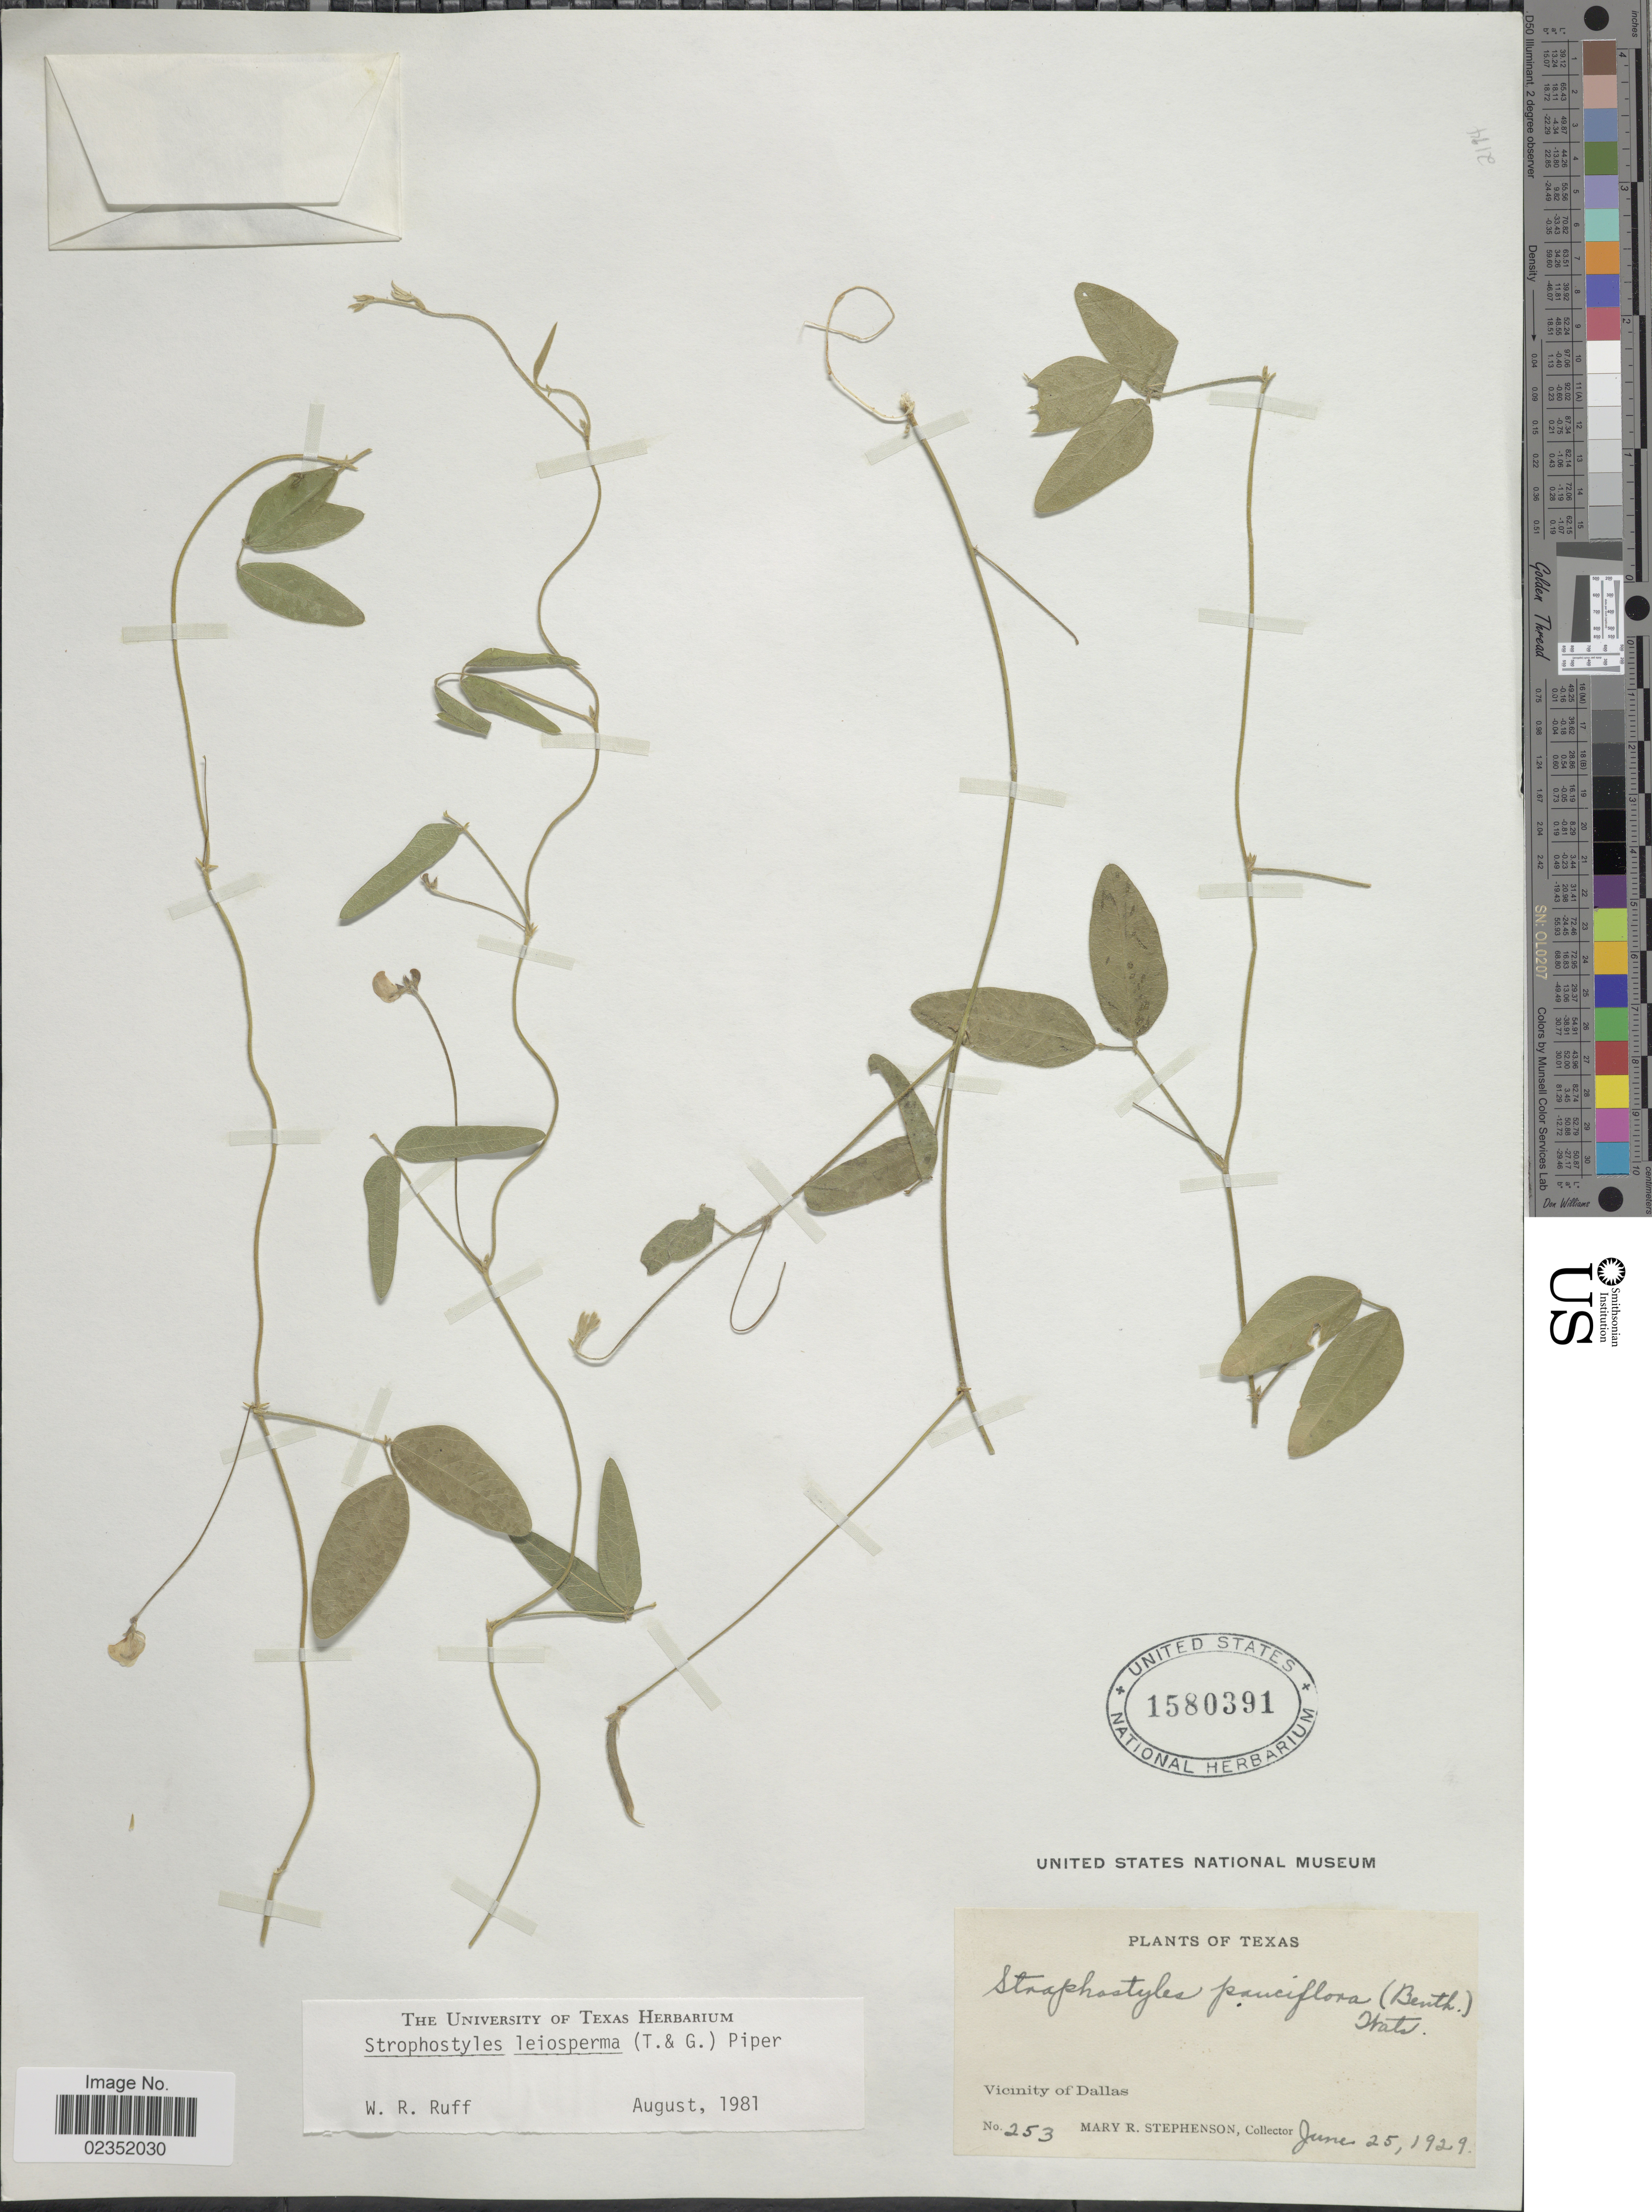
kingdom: Plantae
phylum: Tracheophyta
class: Magnoliopsida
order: Fabales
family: Fabaceae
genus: Strophostyles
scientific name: Strophostyles leiosperma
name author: (Torr. & A. Gray) Piper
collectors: M. Stephenson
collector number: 253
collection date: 1929-06-25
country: United States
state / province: Texas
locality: Vicinity of Dallas.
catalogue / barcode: US 1580391